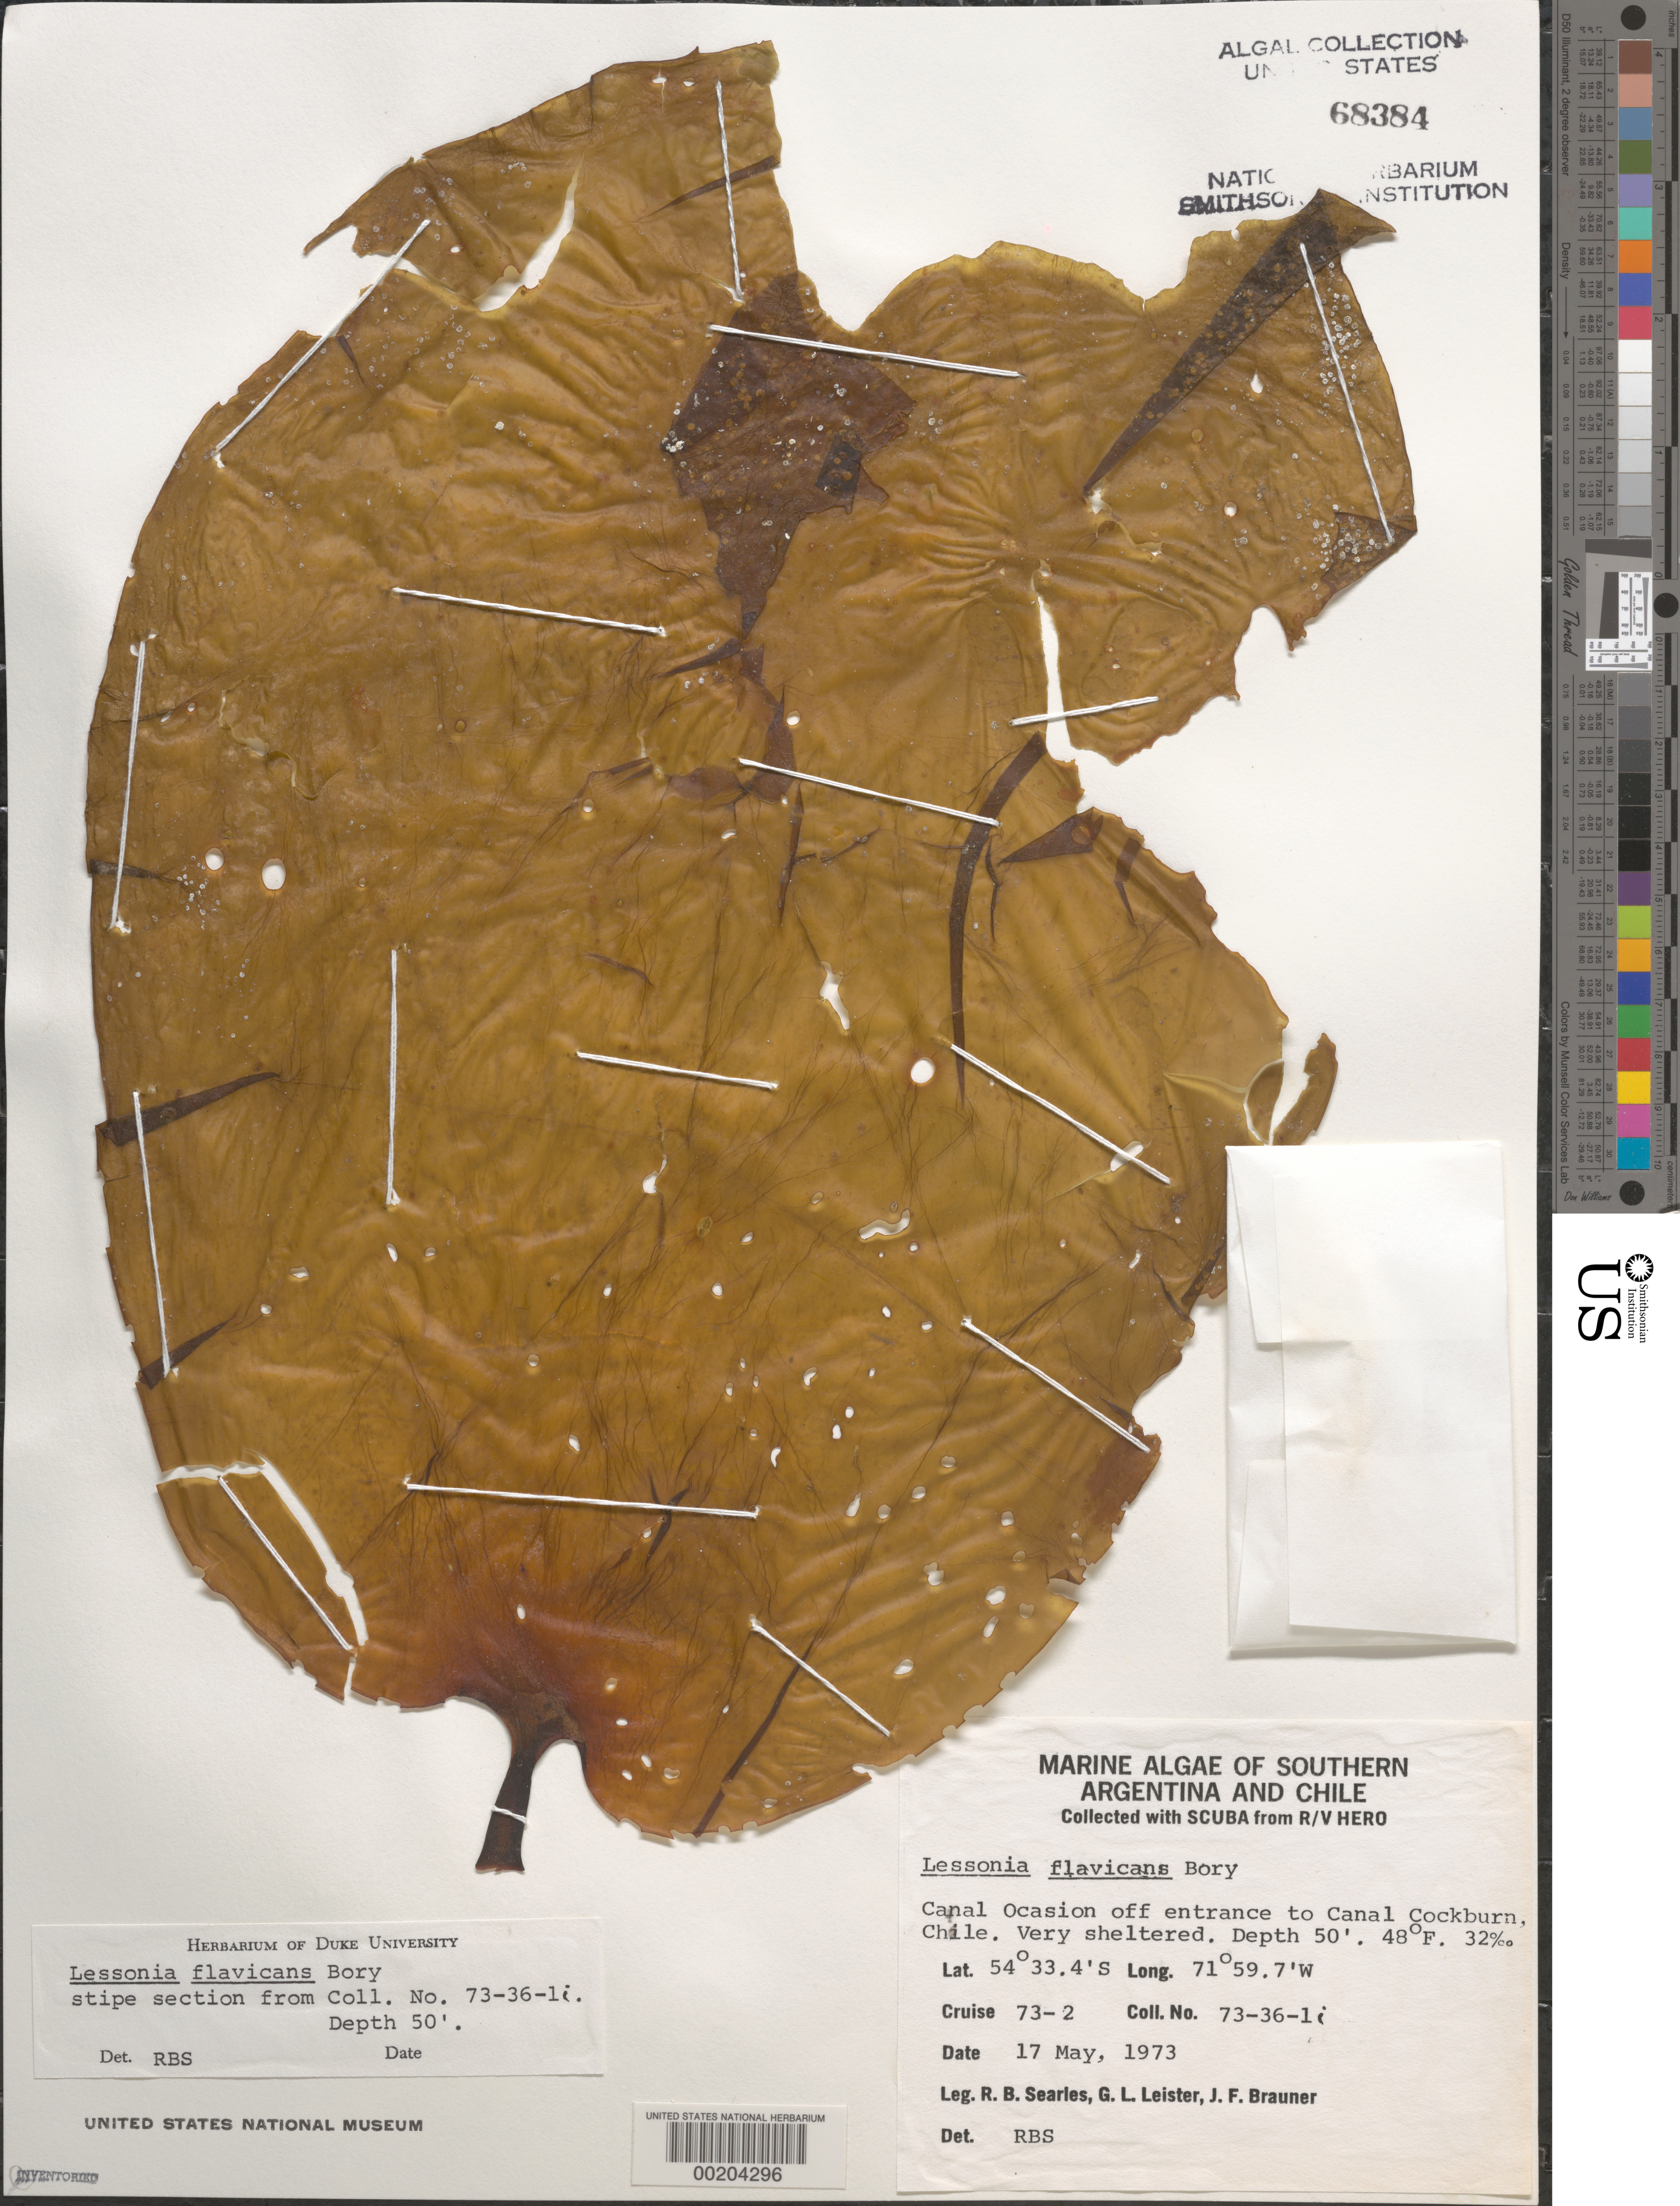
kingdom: Chromista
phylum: Ochrophyta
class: Phaeophyceae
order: Laminariales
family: Lessoniaceae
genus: Lessonia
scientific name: Lessonia flavicans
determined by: Searles, R. B.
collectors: R. Searles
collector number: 73-36-1i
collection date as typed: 17 May 1973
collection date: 1973-05-17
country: Chile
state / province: Magallanes y de la Antártica Chilena (XII)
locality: Canal ocasion, near canal cockburn entrance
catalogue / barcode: US 68384